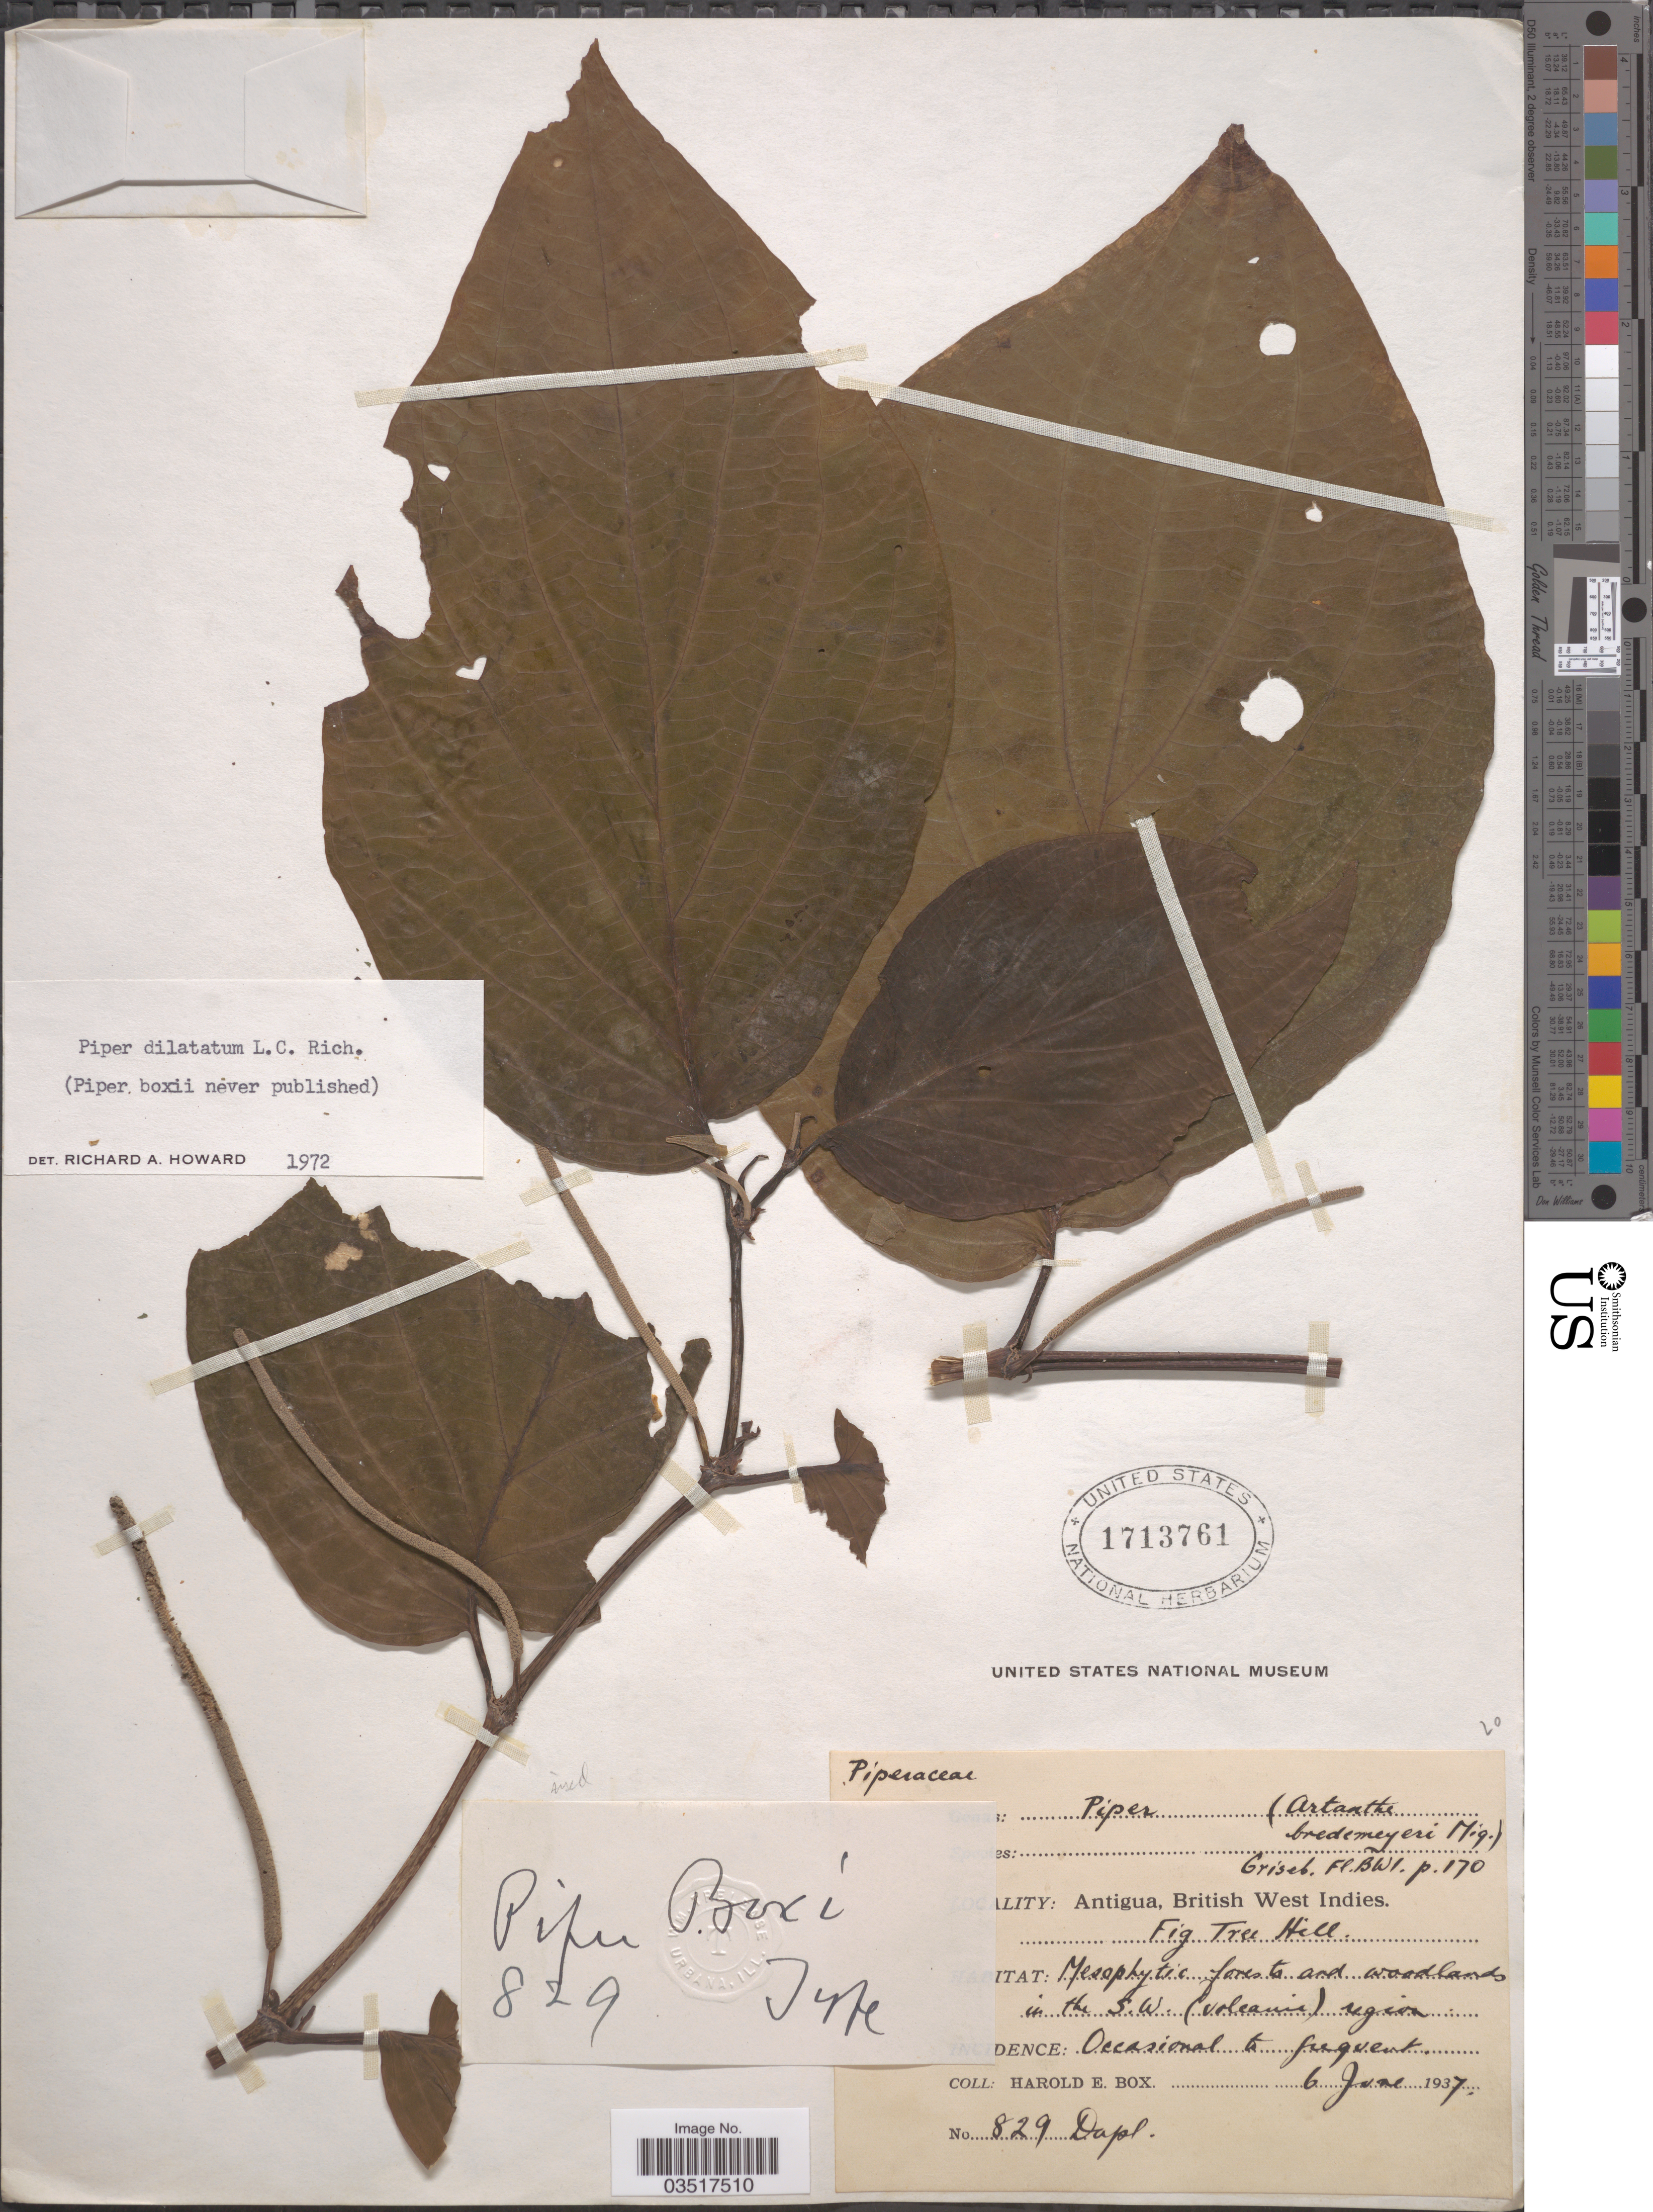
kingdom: Plantae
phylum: Tracheophyta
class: Magnoliopsida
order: Piperales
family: Piperaceae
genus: Piper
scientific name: Piper dilatatum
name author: Rich.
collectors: H. E. Box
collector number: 829Dupl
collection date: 1937-06-06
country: Antigua and Barbuda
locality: Antigua,British West Indies. Fig Tree Hill. Mesophytic forests and woodlands in the S.W. (volcanic) region.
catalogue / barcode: US 1713761